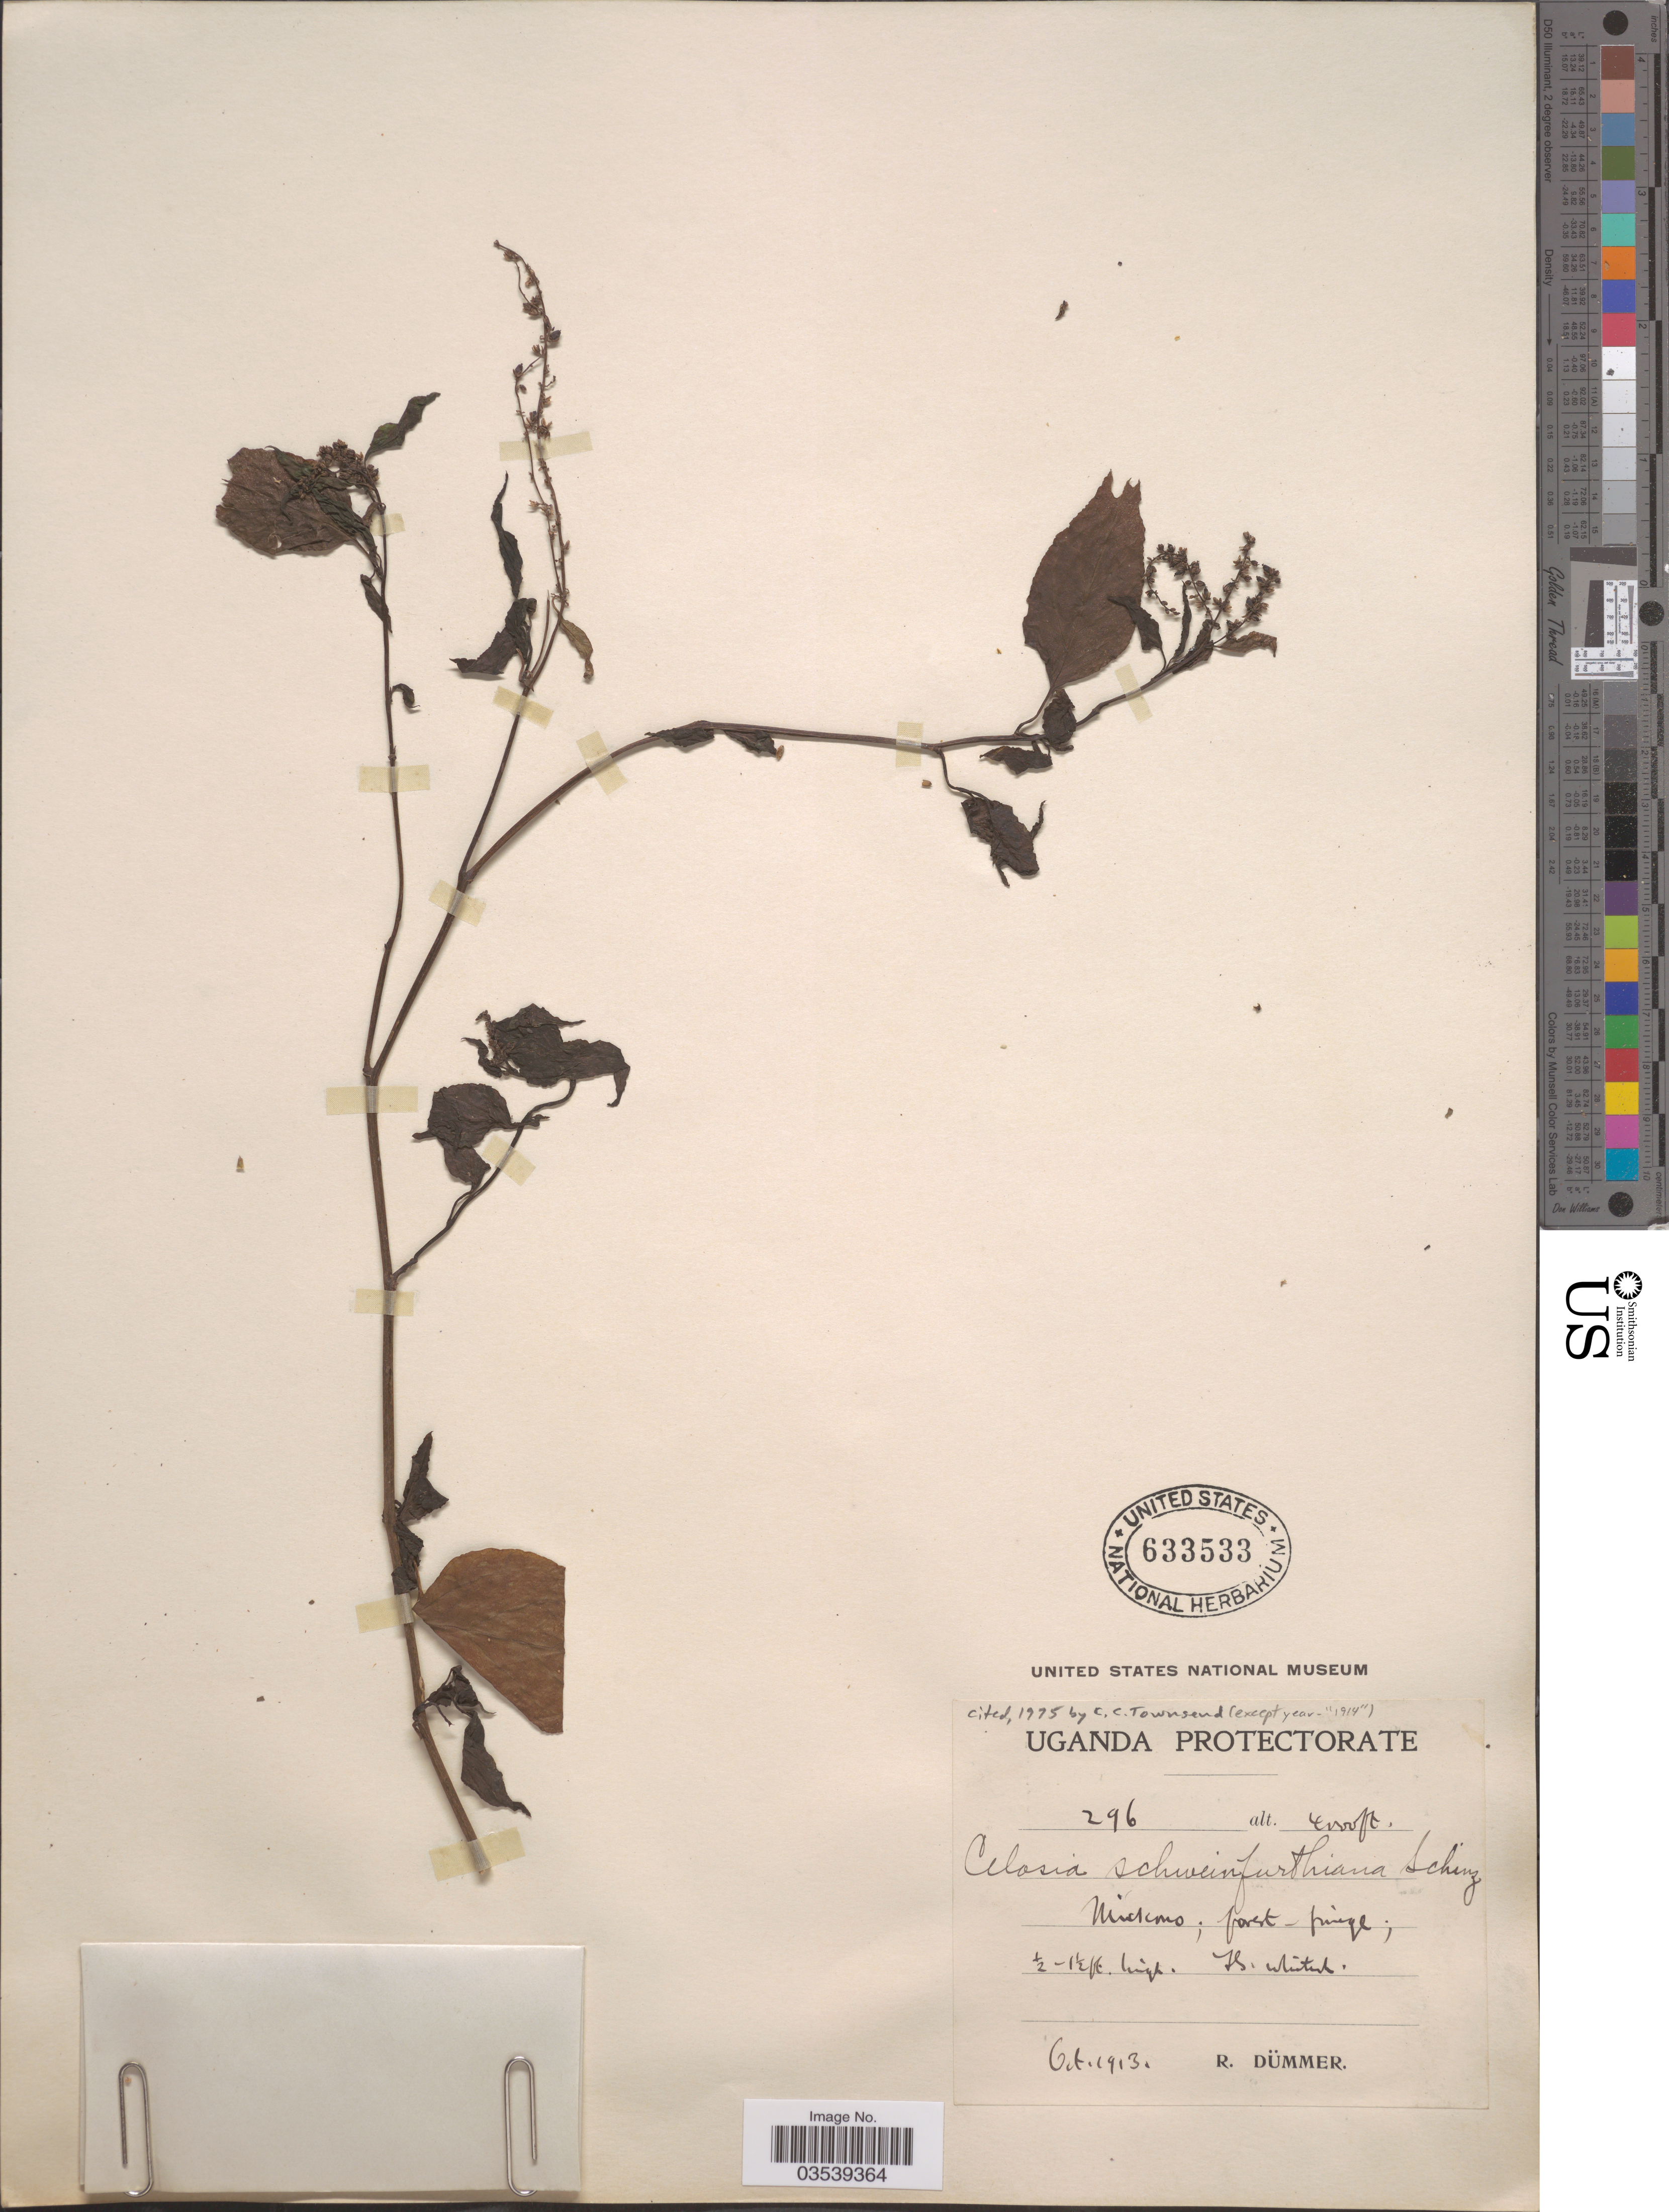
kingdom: Plantae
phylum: Tracheophyta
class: Magnoliopsida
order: Caryophyllales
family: Amaranthaceae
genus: Celosia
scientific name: Celosia schweinfurthiana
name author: Schinz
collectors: R. A. Dümmer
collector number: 296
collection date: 1913-10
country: Uganda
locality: Uganda Protectorate. Mukono.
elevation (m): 1219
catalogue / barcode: US 633533